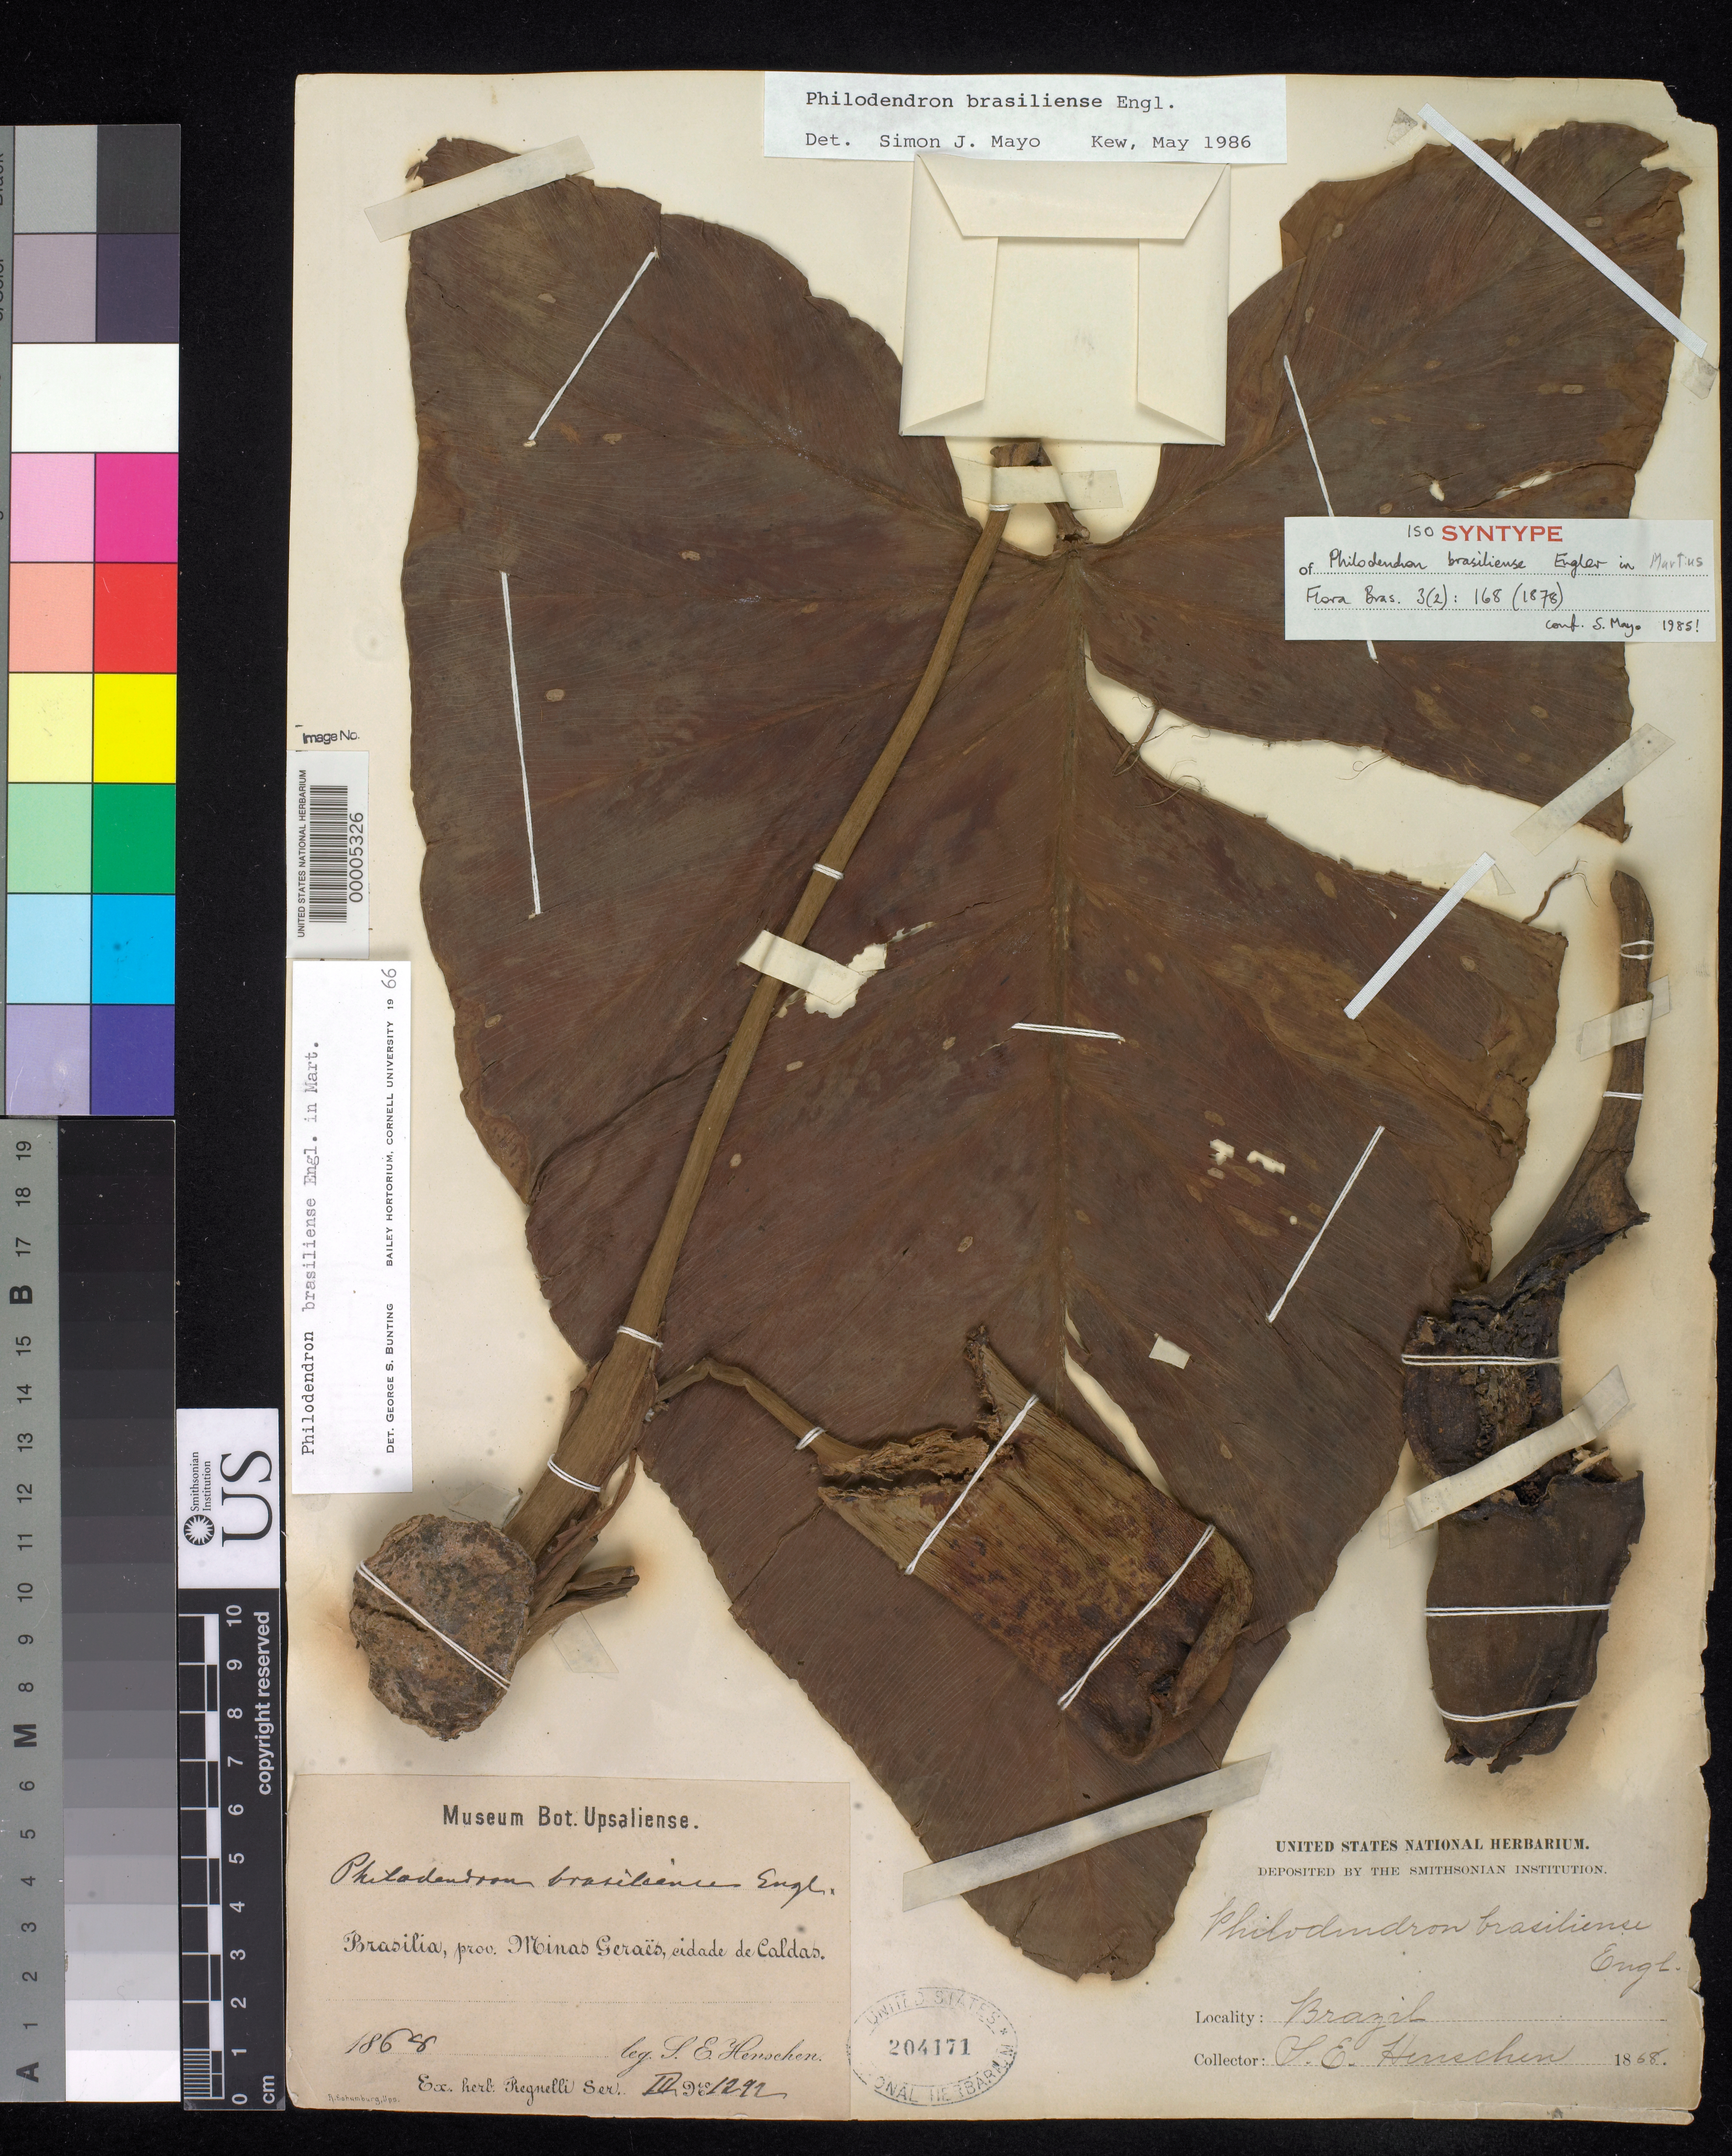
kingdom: Plantae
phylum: Tracheophyta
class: Liliopsida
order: Alismatales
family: Araceae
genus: Philodendron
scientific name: Philodendron brasiliense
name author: Engl. in Mart.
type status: Isosyntype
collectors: S. E. Henschen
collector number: Herb. Regnell III 1292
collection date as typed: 1868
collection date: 1868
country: Brazil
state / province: Minas Gerais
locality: Caldas.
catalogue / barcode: US 204171